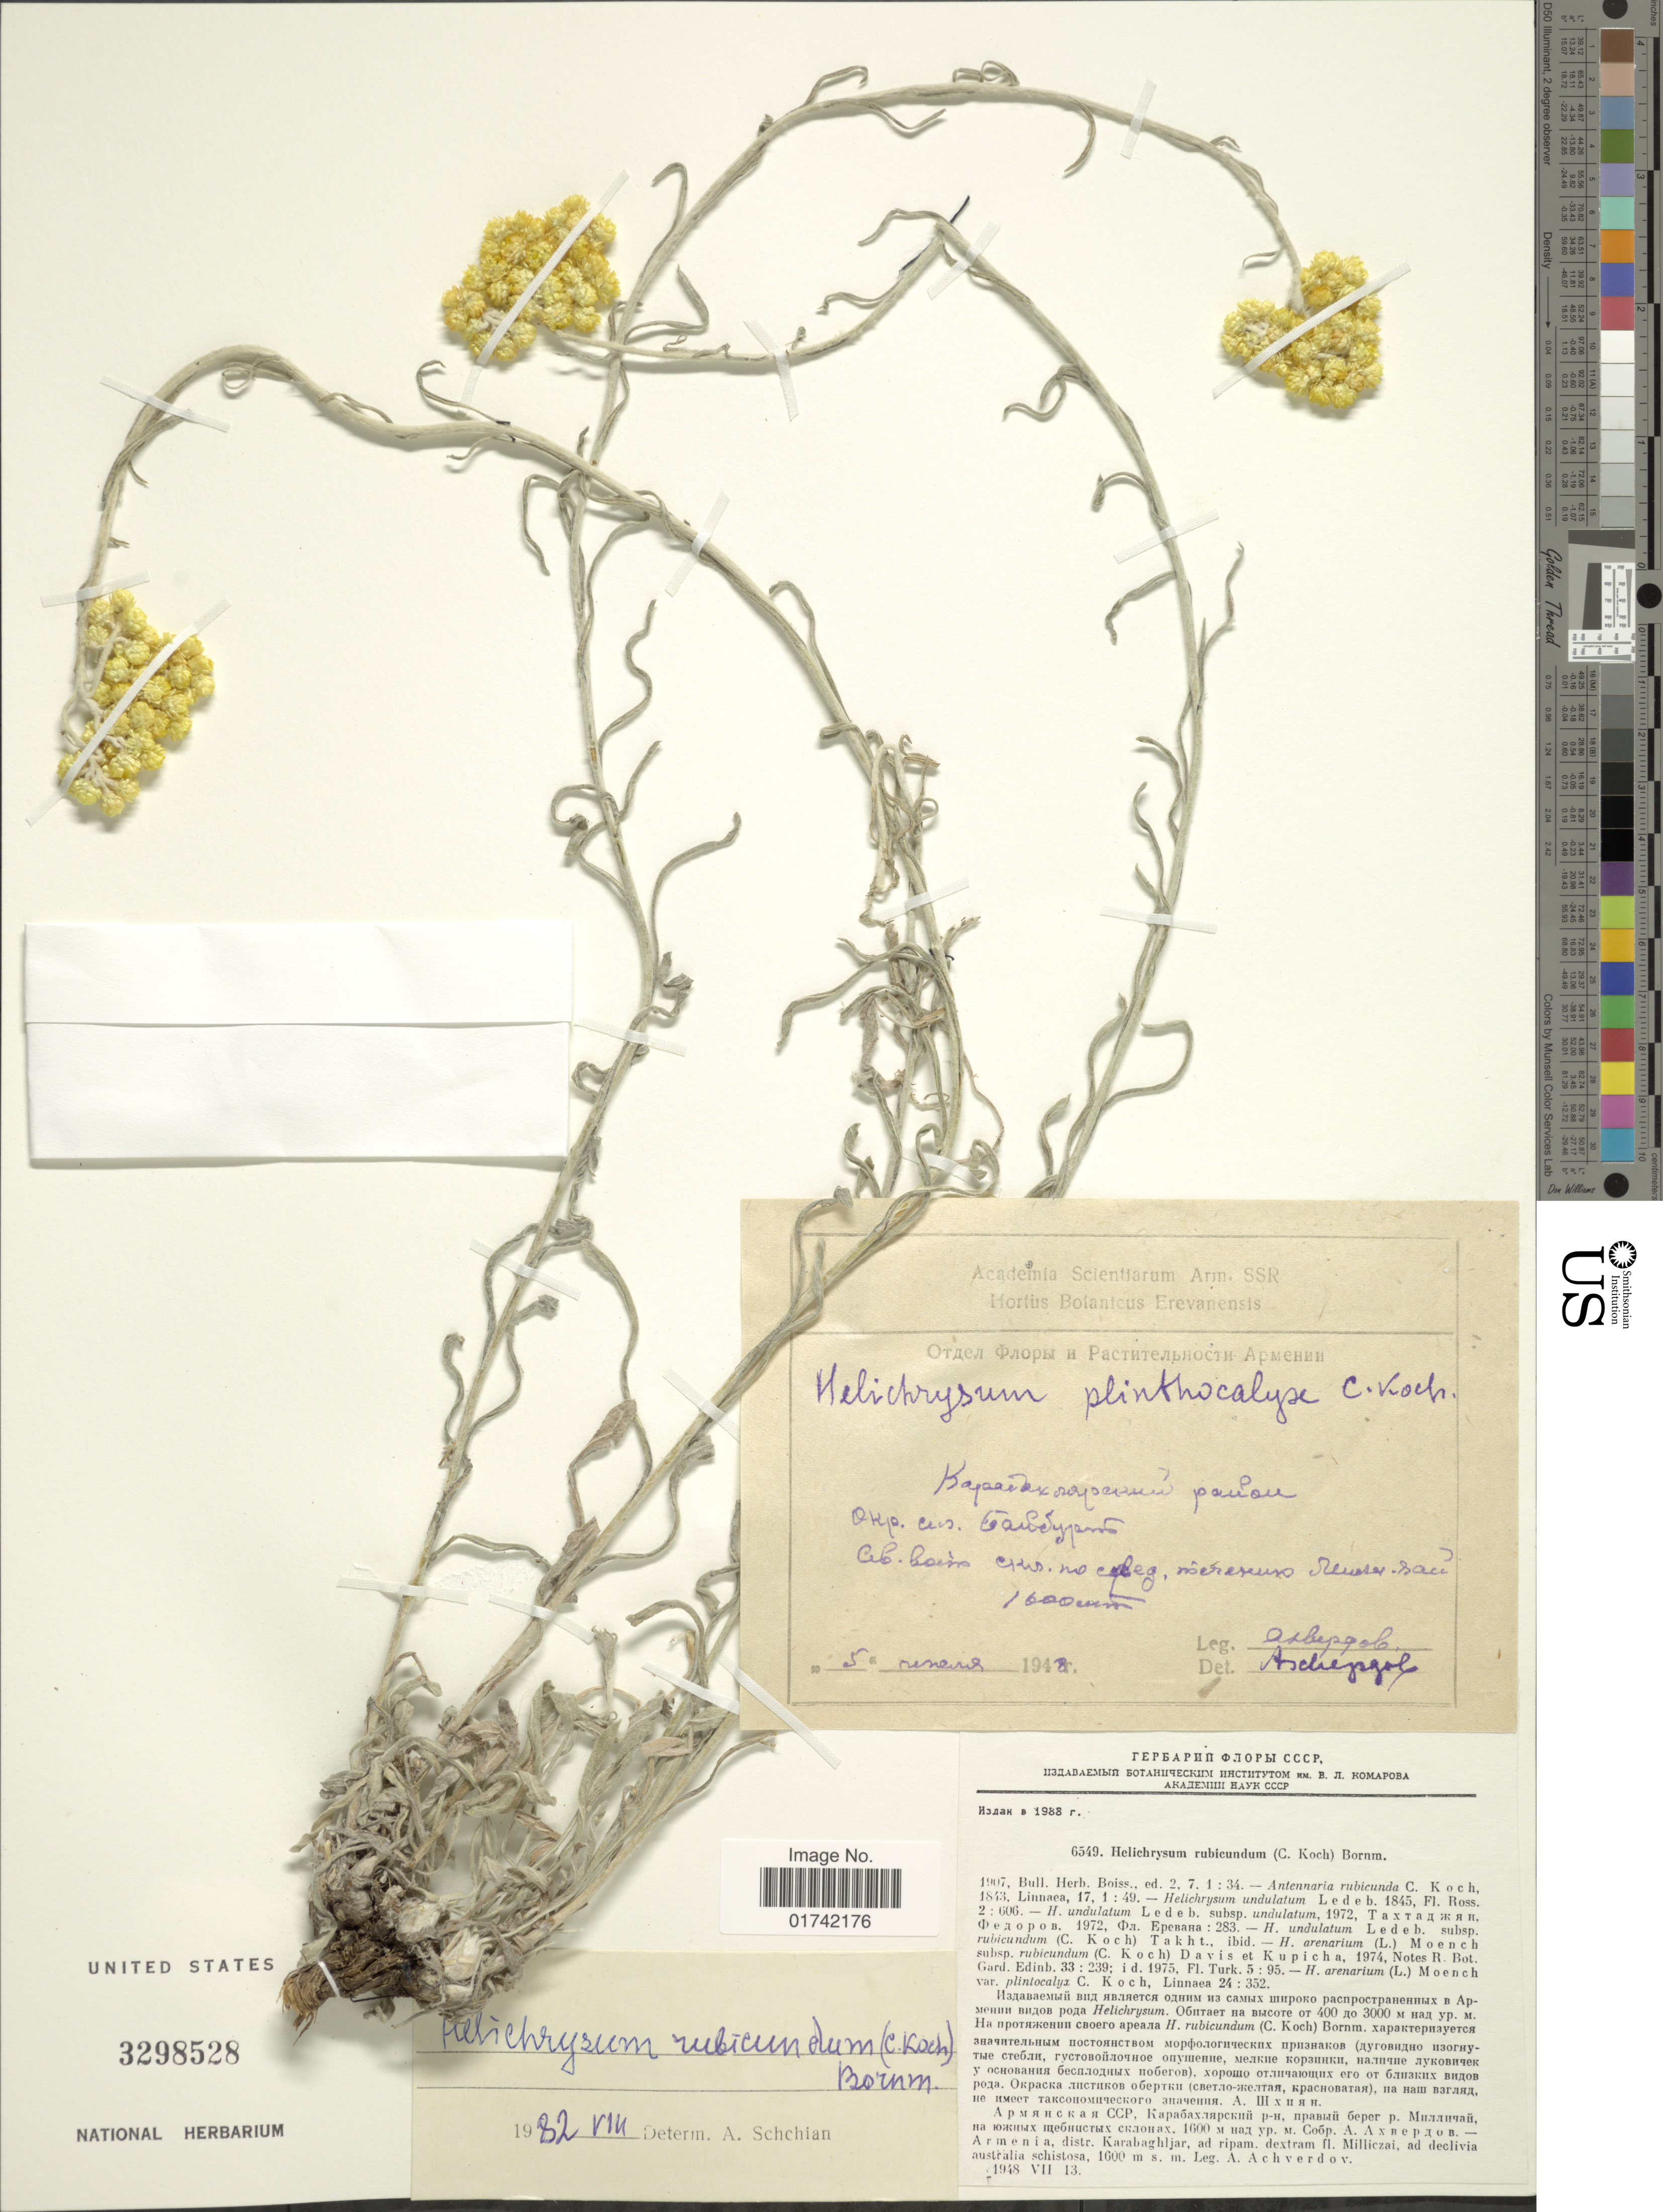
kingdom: Plantae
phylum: Tracheophyta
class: Magnoliopsida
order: Asterales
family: Asteraceae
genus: Helichrysum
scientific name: Helichrysum rubicundum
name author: (K. Koch) Bornm.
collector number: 6549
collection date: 1948-07-13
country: Turkey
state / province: Izmir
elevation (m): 1600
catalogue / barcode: US 3298528